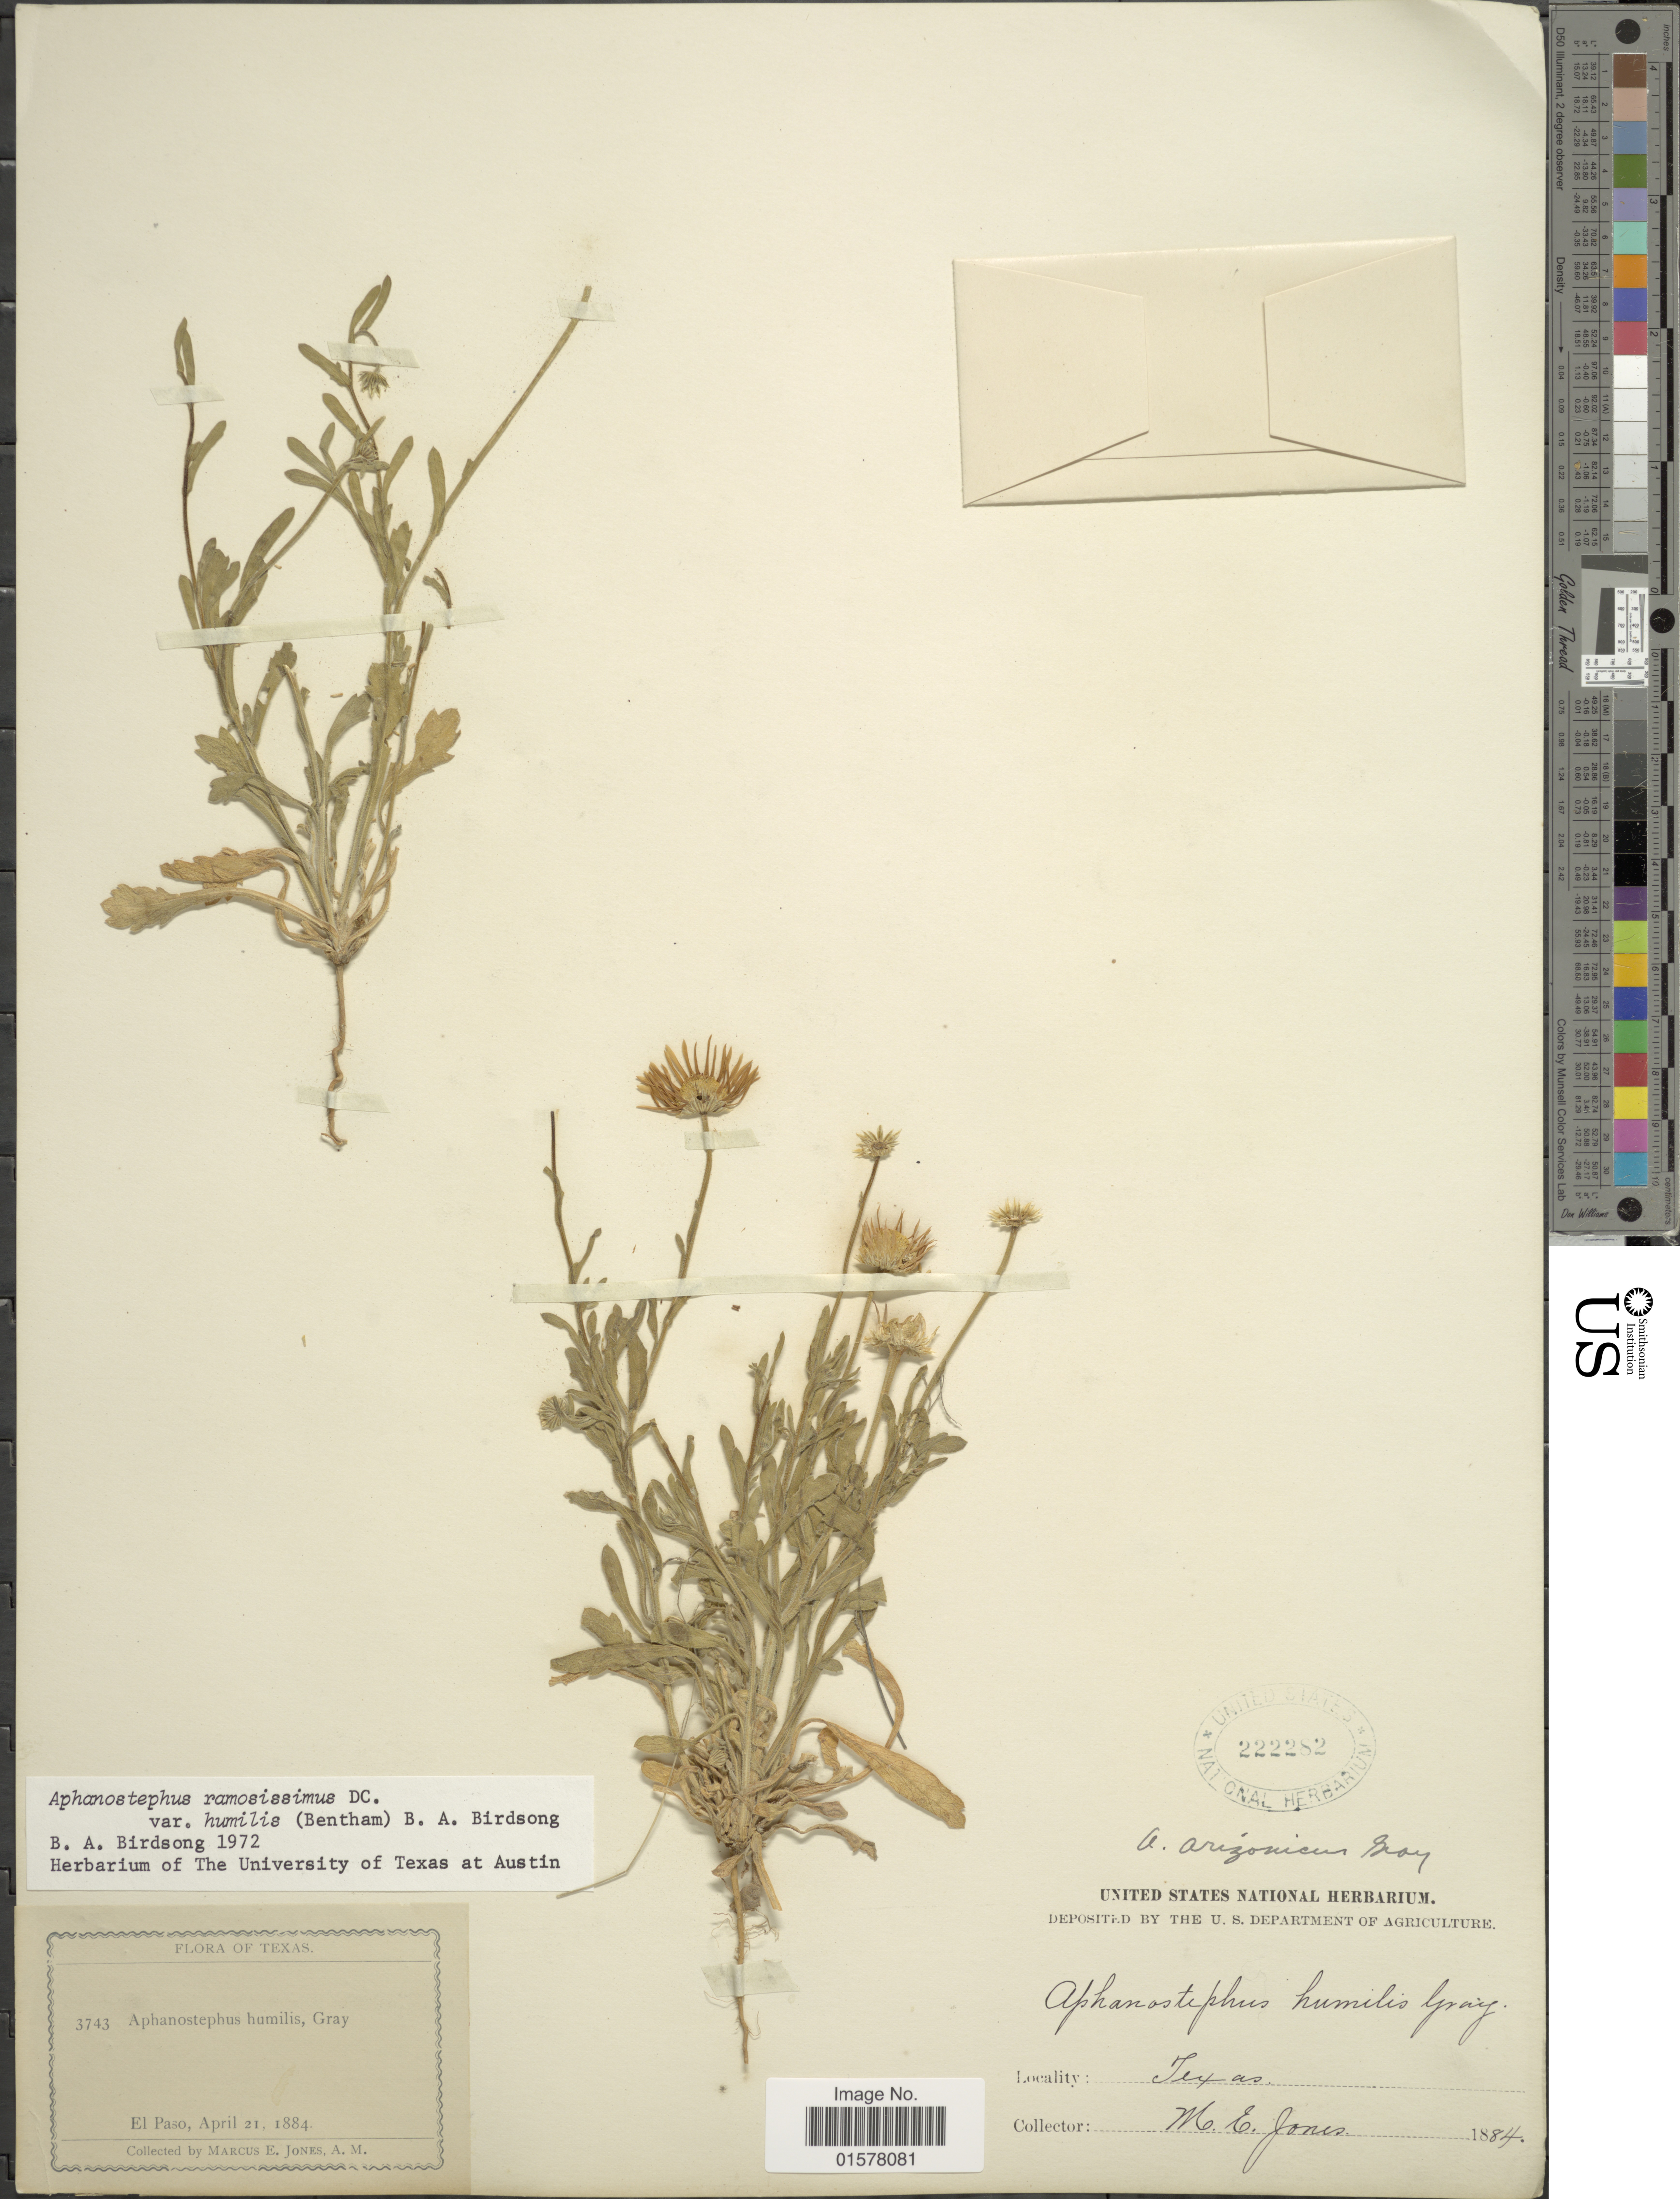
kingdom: Plantae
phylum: Tracheophyta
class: Magnoliopsida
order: Asterales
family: Asteraceae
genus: Aphanostephus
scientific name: Aphanostephus ramosissimus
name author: DC.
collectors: M. E. Jones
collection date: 1884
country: United States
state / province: Texas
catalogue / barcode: US 222282